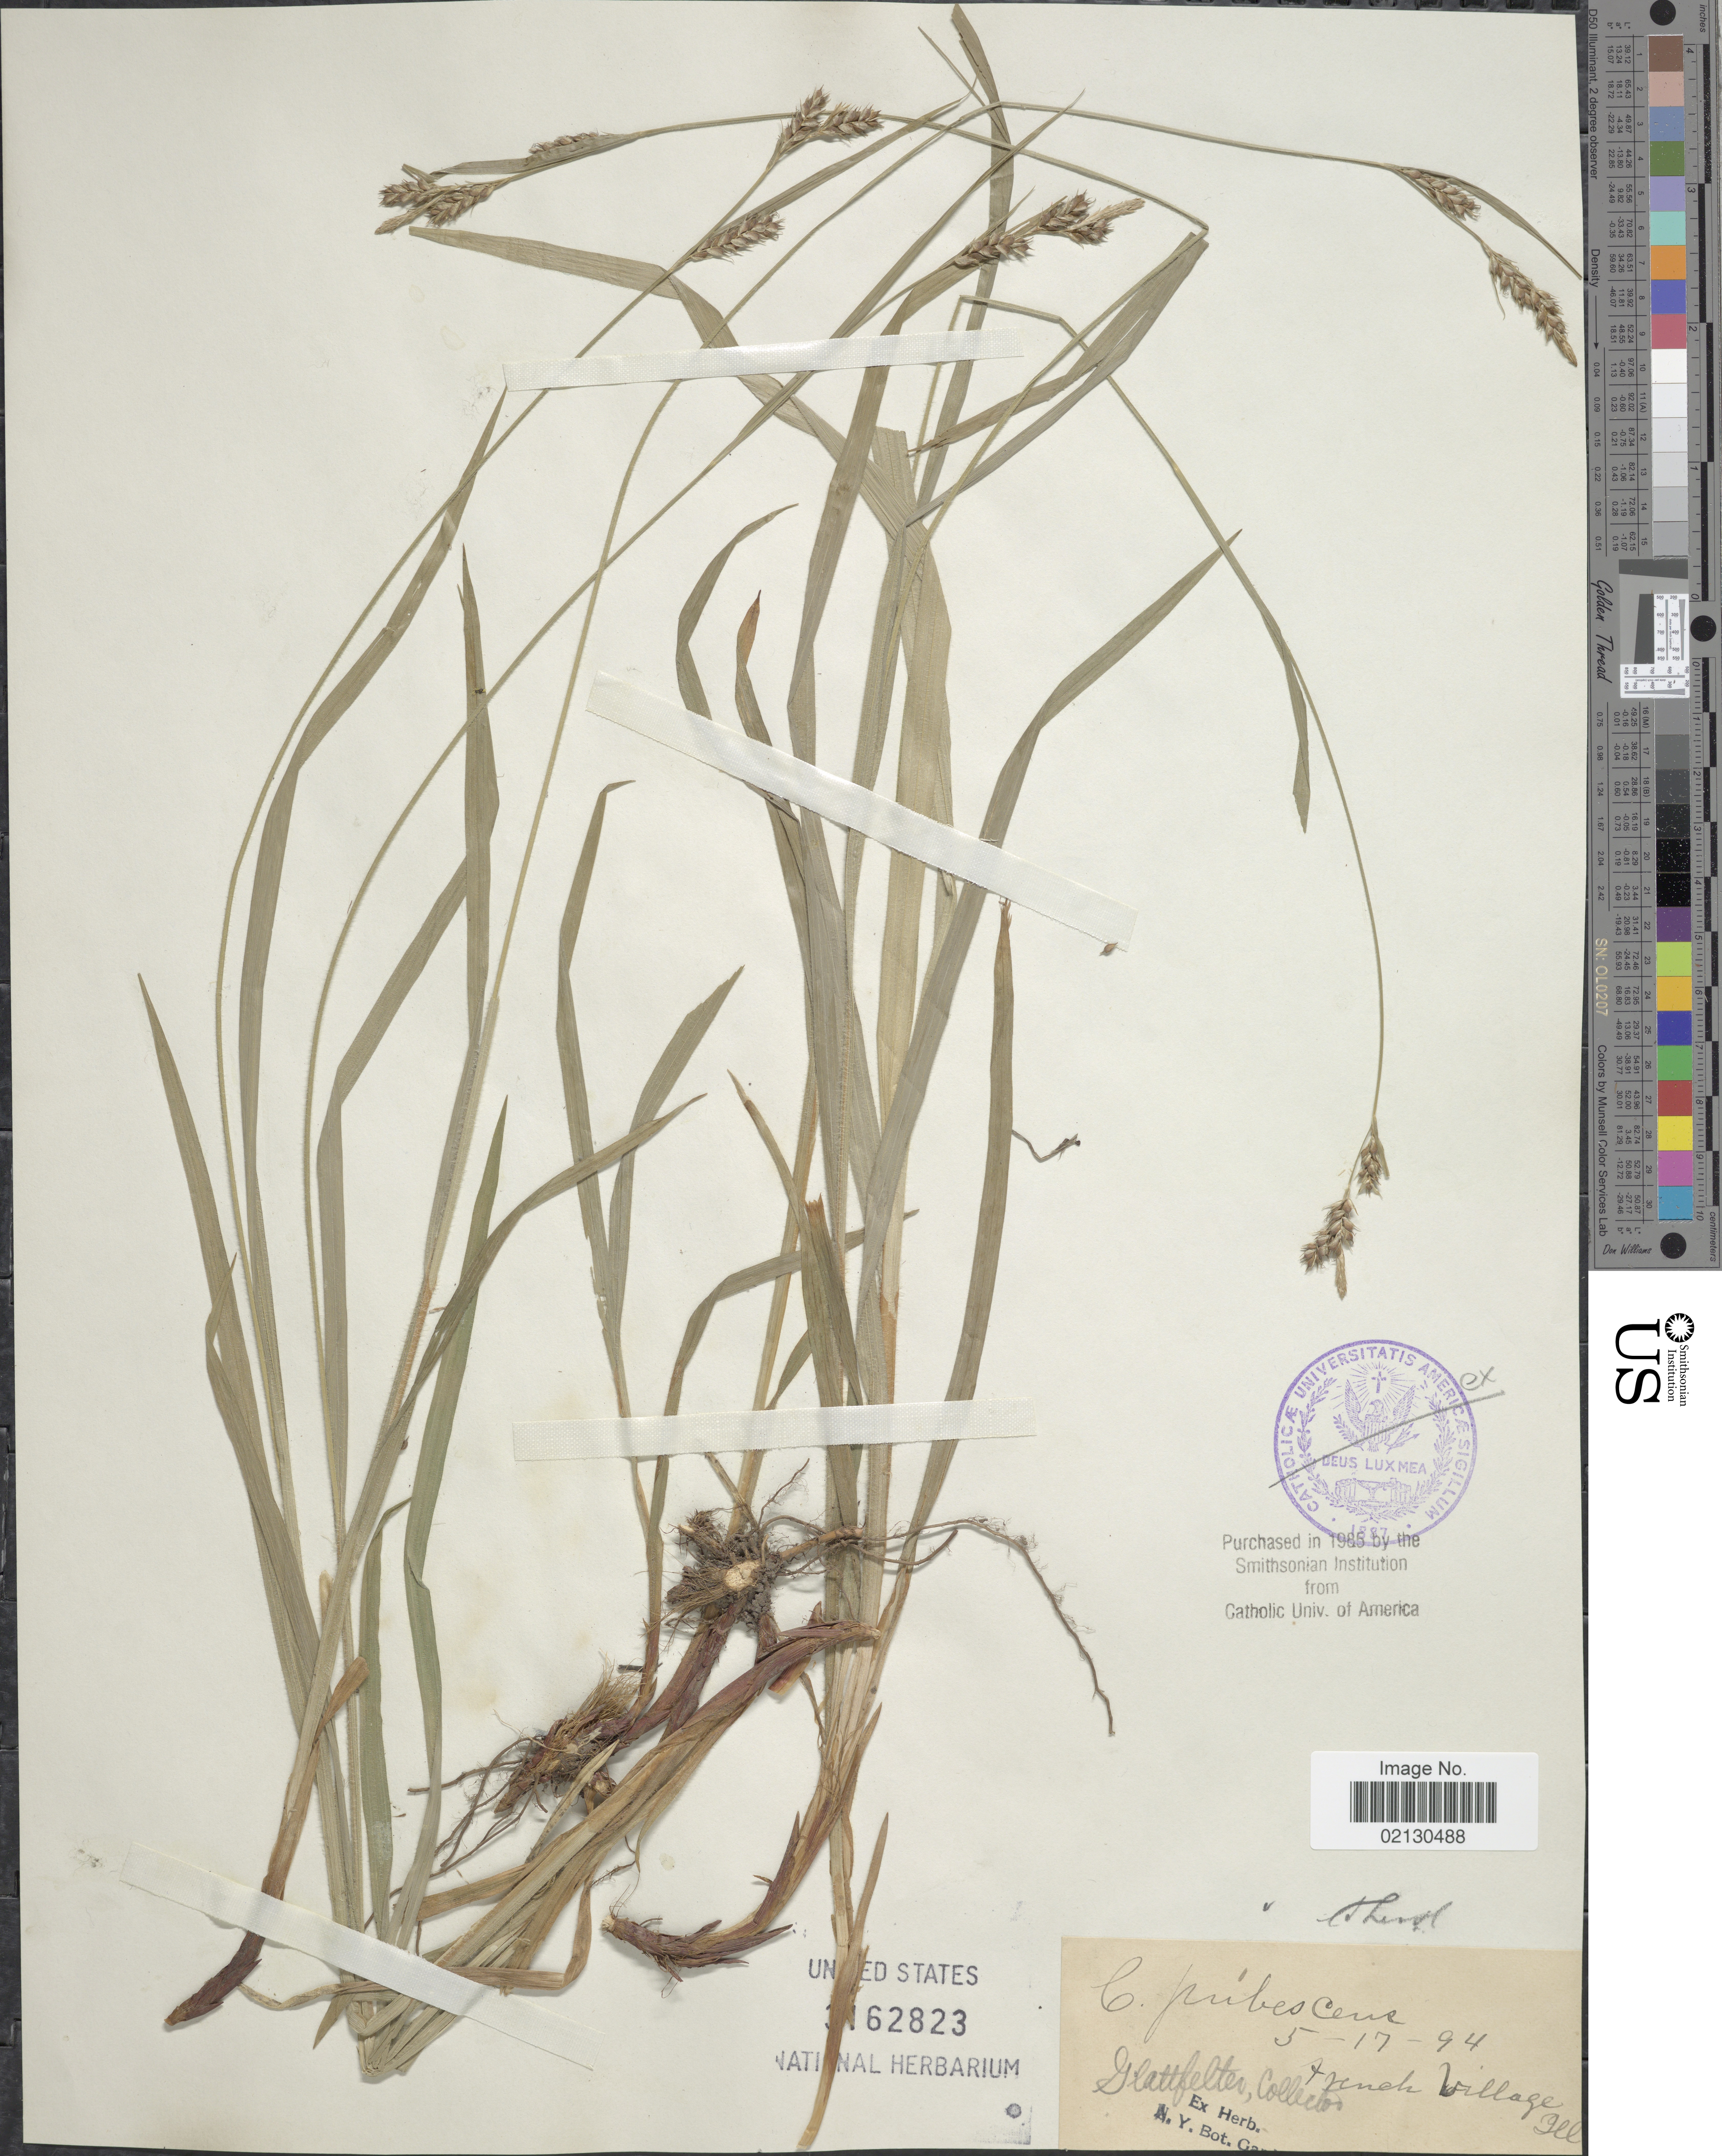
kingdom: Plantae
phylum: Tracheophyta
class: Liliopsida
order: Poales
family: Cyperaceae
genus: Carex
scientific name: Carex hirtifolia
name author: Mack.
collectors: Glattfelter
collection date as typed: Transcribed d/m/y: 17/5/94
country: United States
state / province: Illinois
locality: French Village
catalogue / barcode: US 3168223